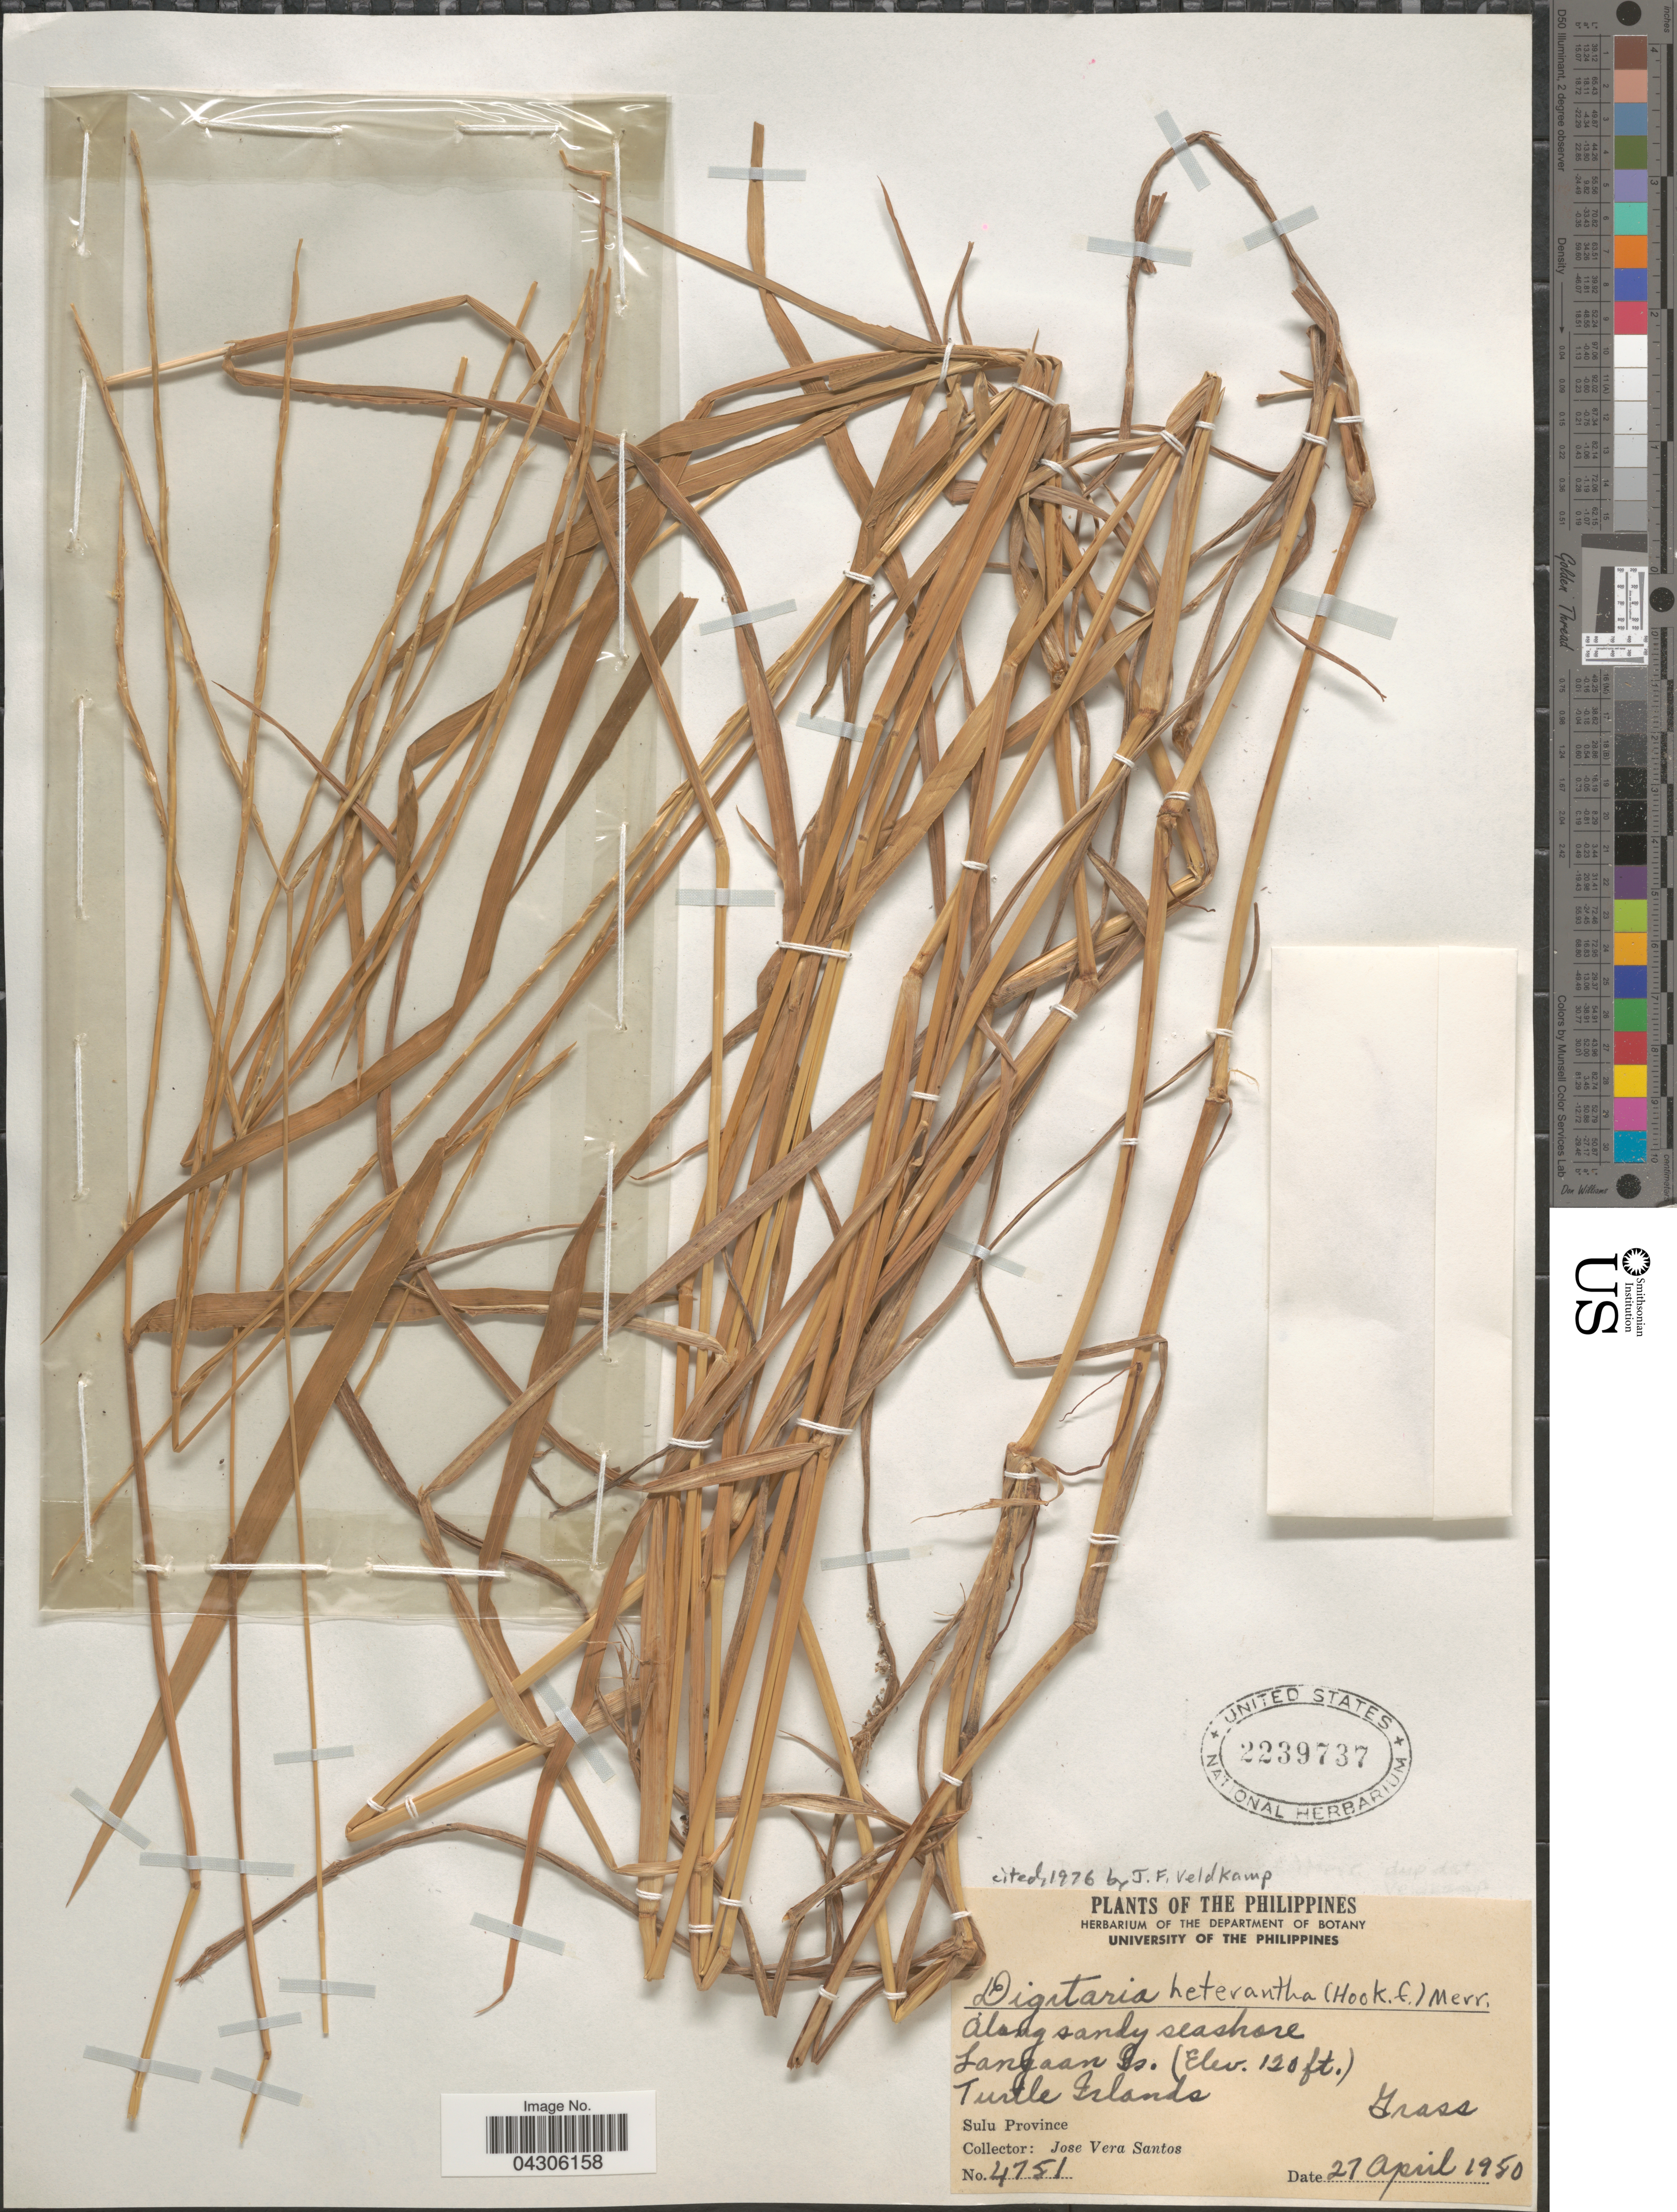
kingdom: Plantae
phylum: Tracheophyta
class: Liliopsida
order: Poales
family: Poaceae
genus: Digitaria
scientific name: Digitaria heterantha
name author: (Hook. f.) Merr.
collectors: J. Vera Santos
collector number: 4751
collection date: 1950-04-27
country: Philippines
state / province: Muslim Mindanao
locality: Langaan Is. Turtle Islands. Sulu Province.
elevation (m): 37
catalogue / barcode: US 2239737